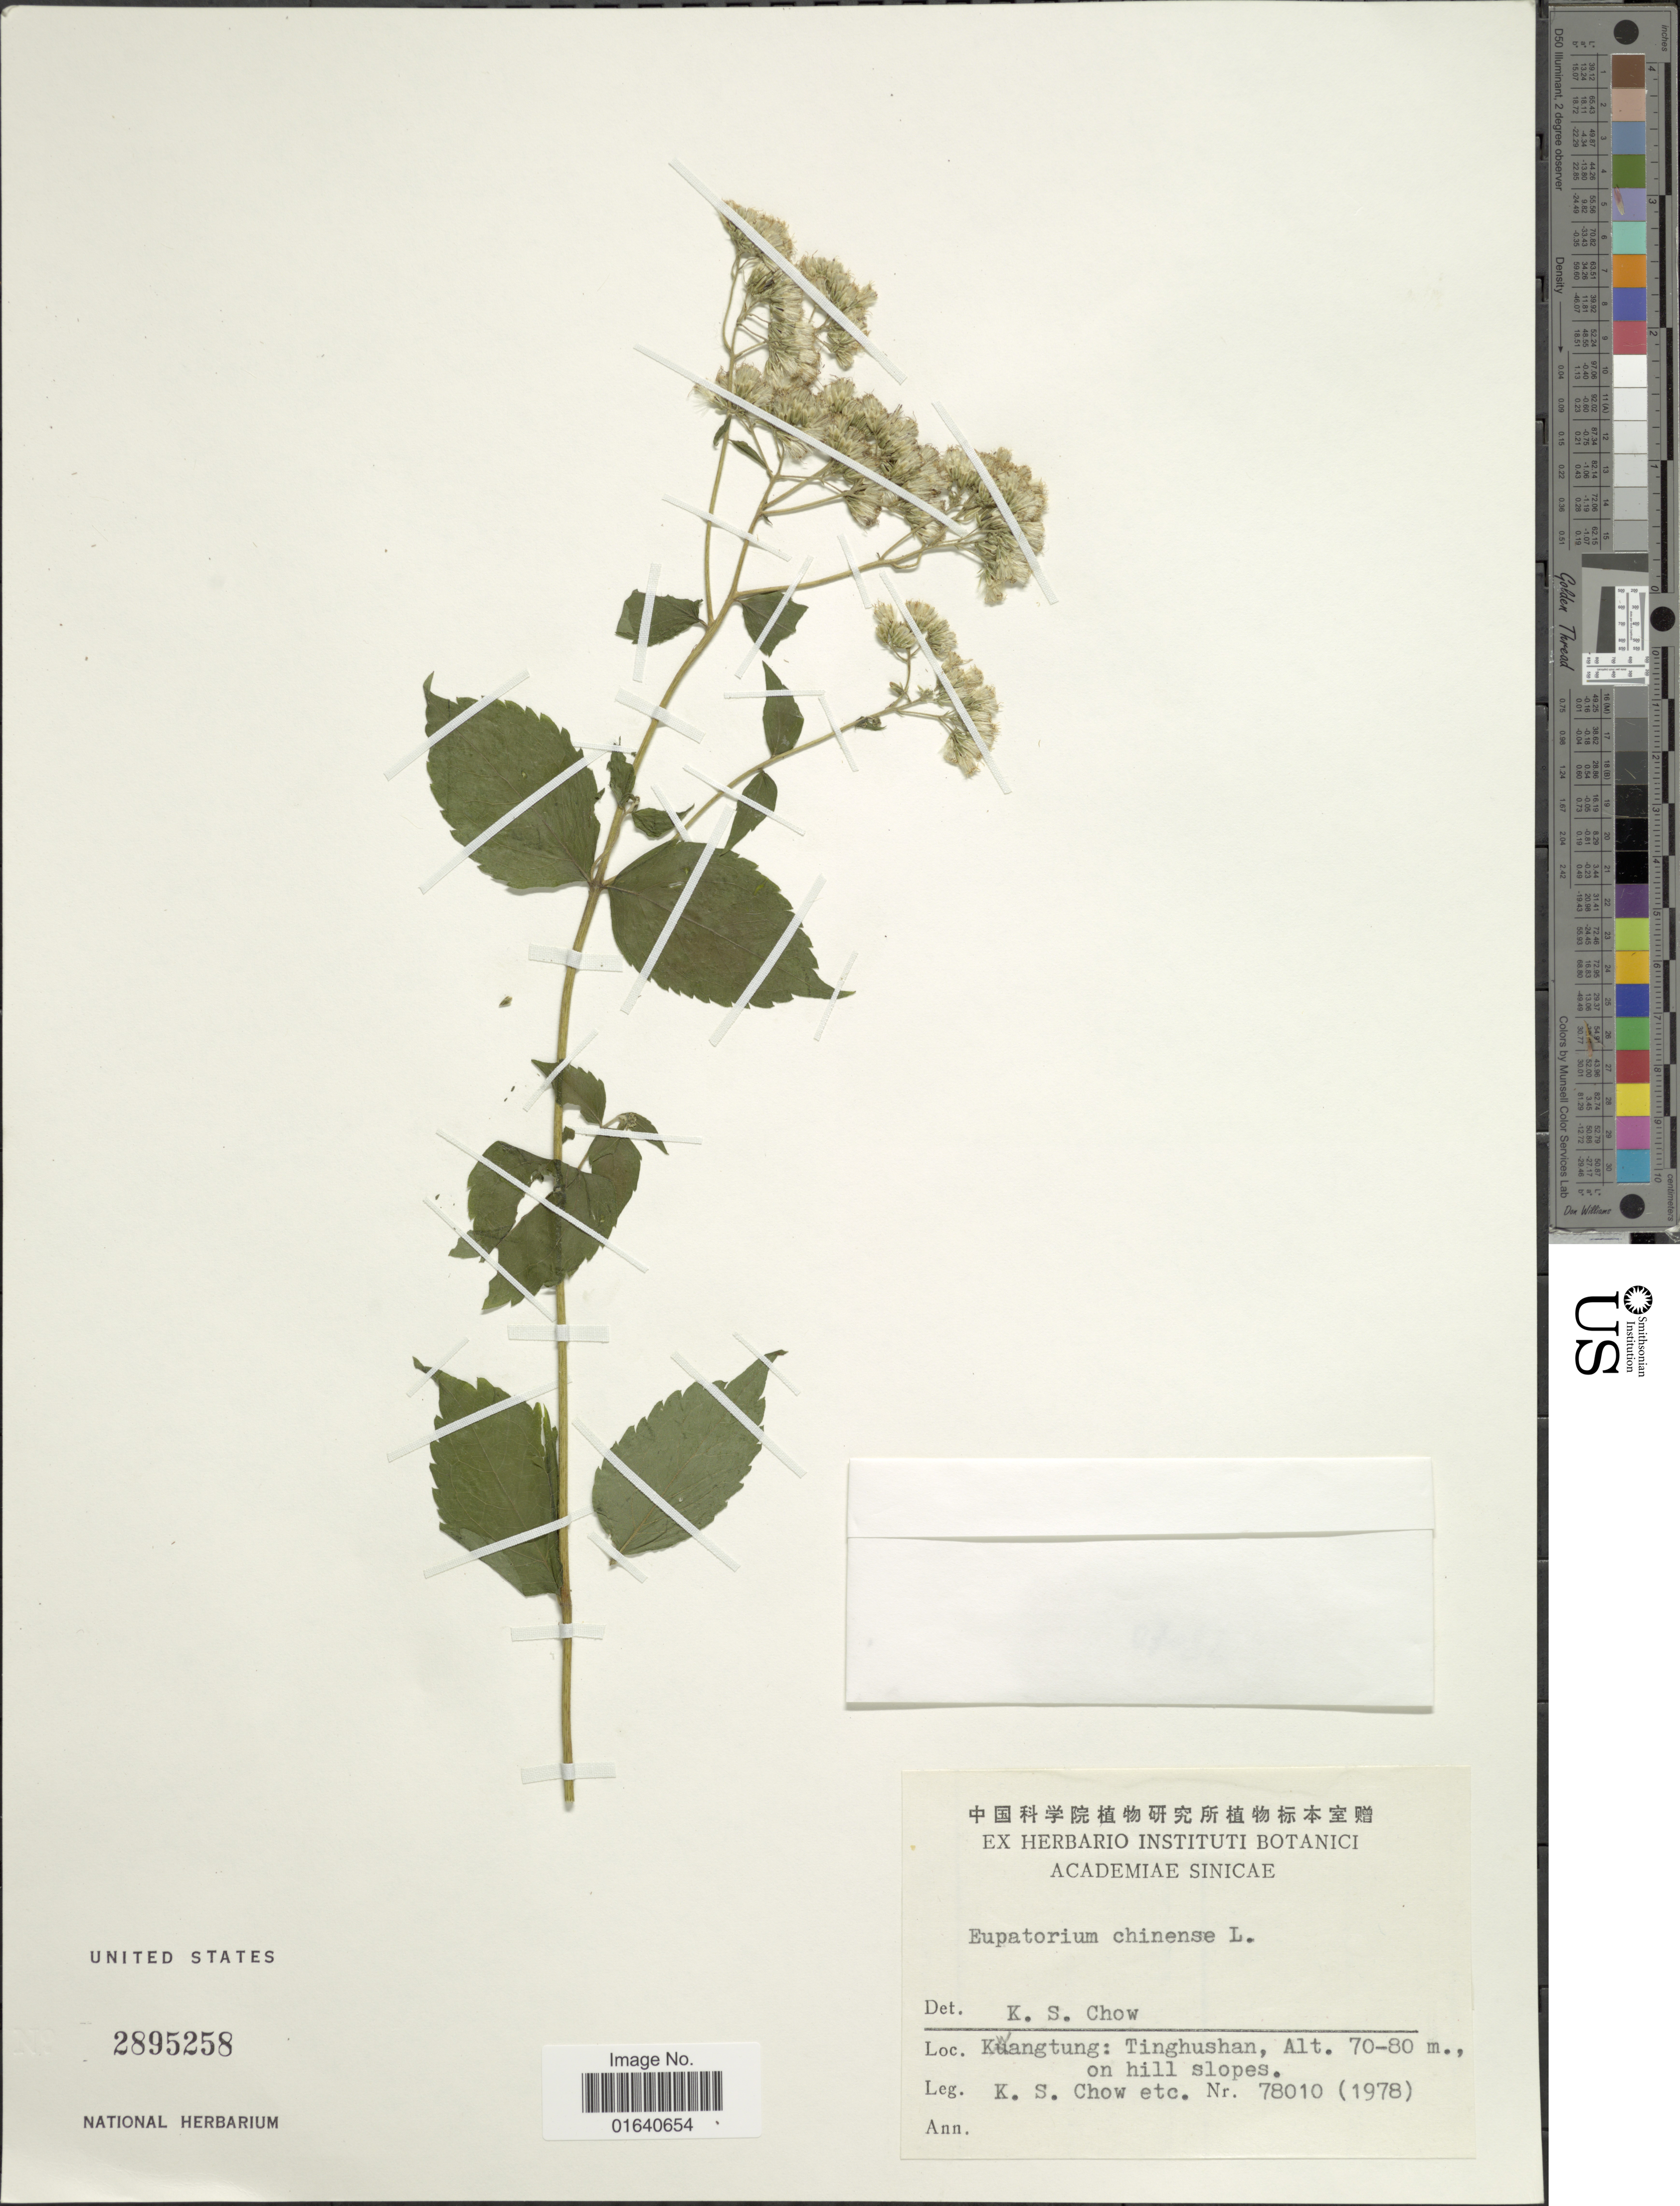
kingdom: Plantae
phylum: Tracheophyta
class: Magnoliopsida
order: Asterales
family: Asteraceae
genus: Eupatorium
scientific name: Eupatorium chinense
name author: L.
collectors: K. S. Chow & et al.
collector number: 78010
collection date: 1978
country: China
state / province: Guangdong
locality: Kwangtung: Tinghushan, on hill slopes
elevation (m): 70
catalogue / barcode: US 2895258